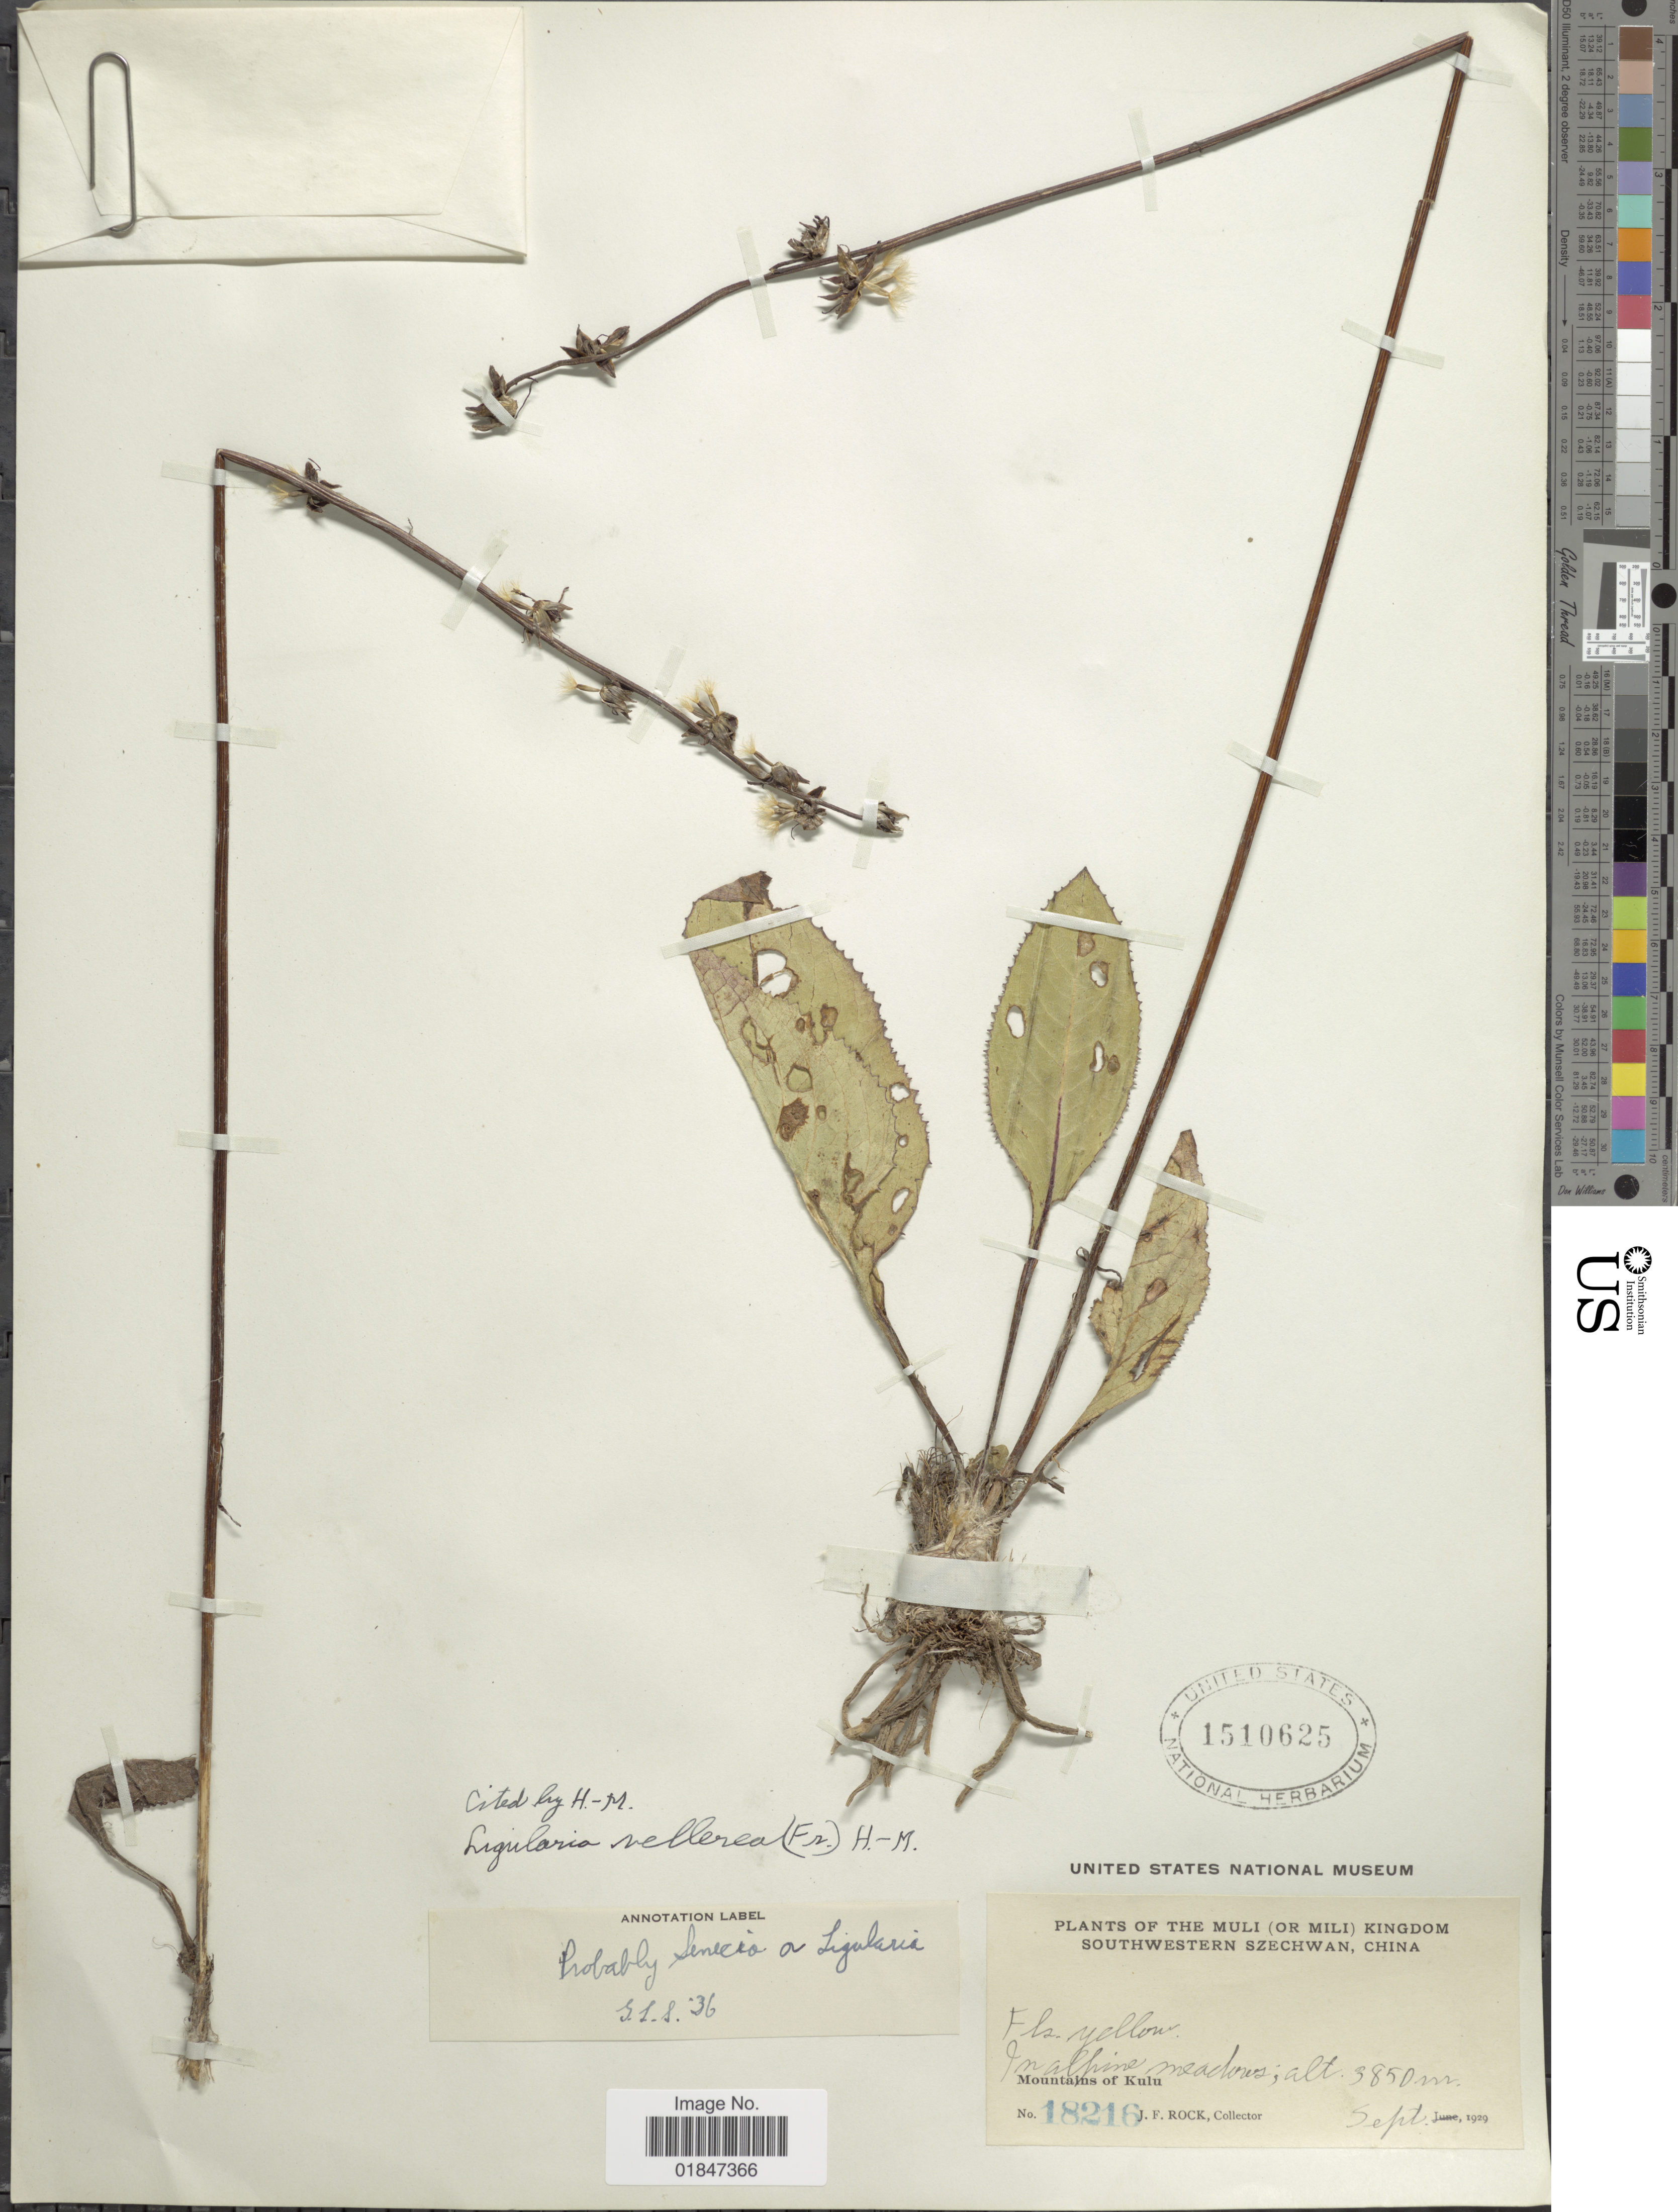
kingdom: Plantae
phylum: Tracheophyta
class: Magnoliopsida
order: Asterales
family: Asteraceae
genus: Ligularia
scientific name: Ligularia vellerea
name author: (Franch.) Hand.-Mazz.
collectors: J. Rock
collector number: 18216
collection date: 1929-09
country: China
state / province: Sichuan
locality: The Muli (or Mili) Kingdom, Southwestern Szechwan, Mountains of Kulu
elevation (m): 3850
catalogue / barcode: US 1510625